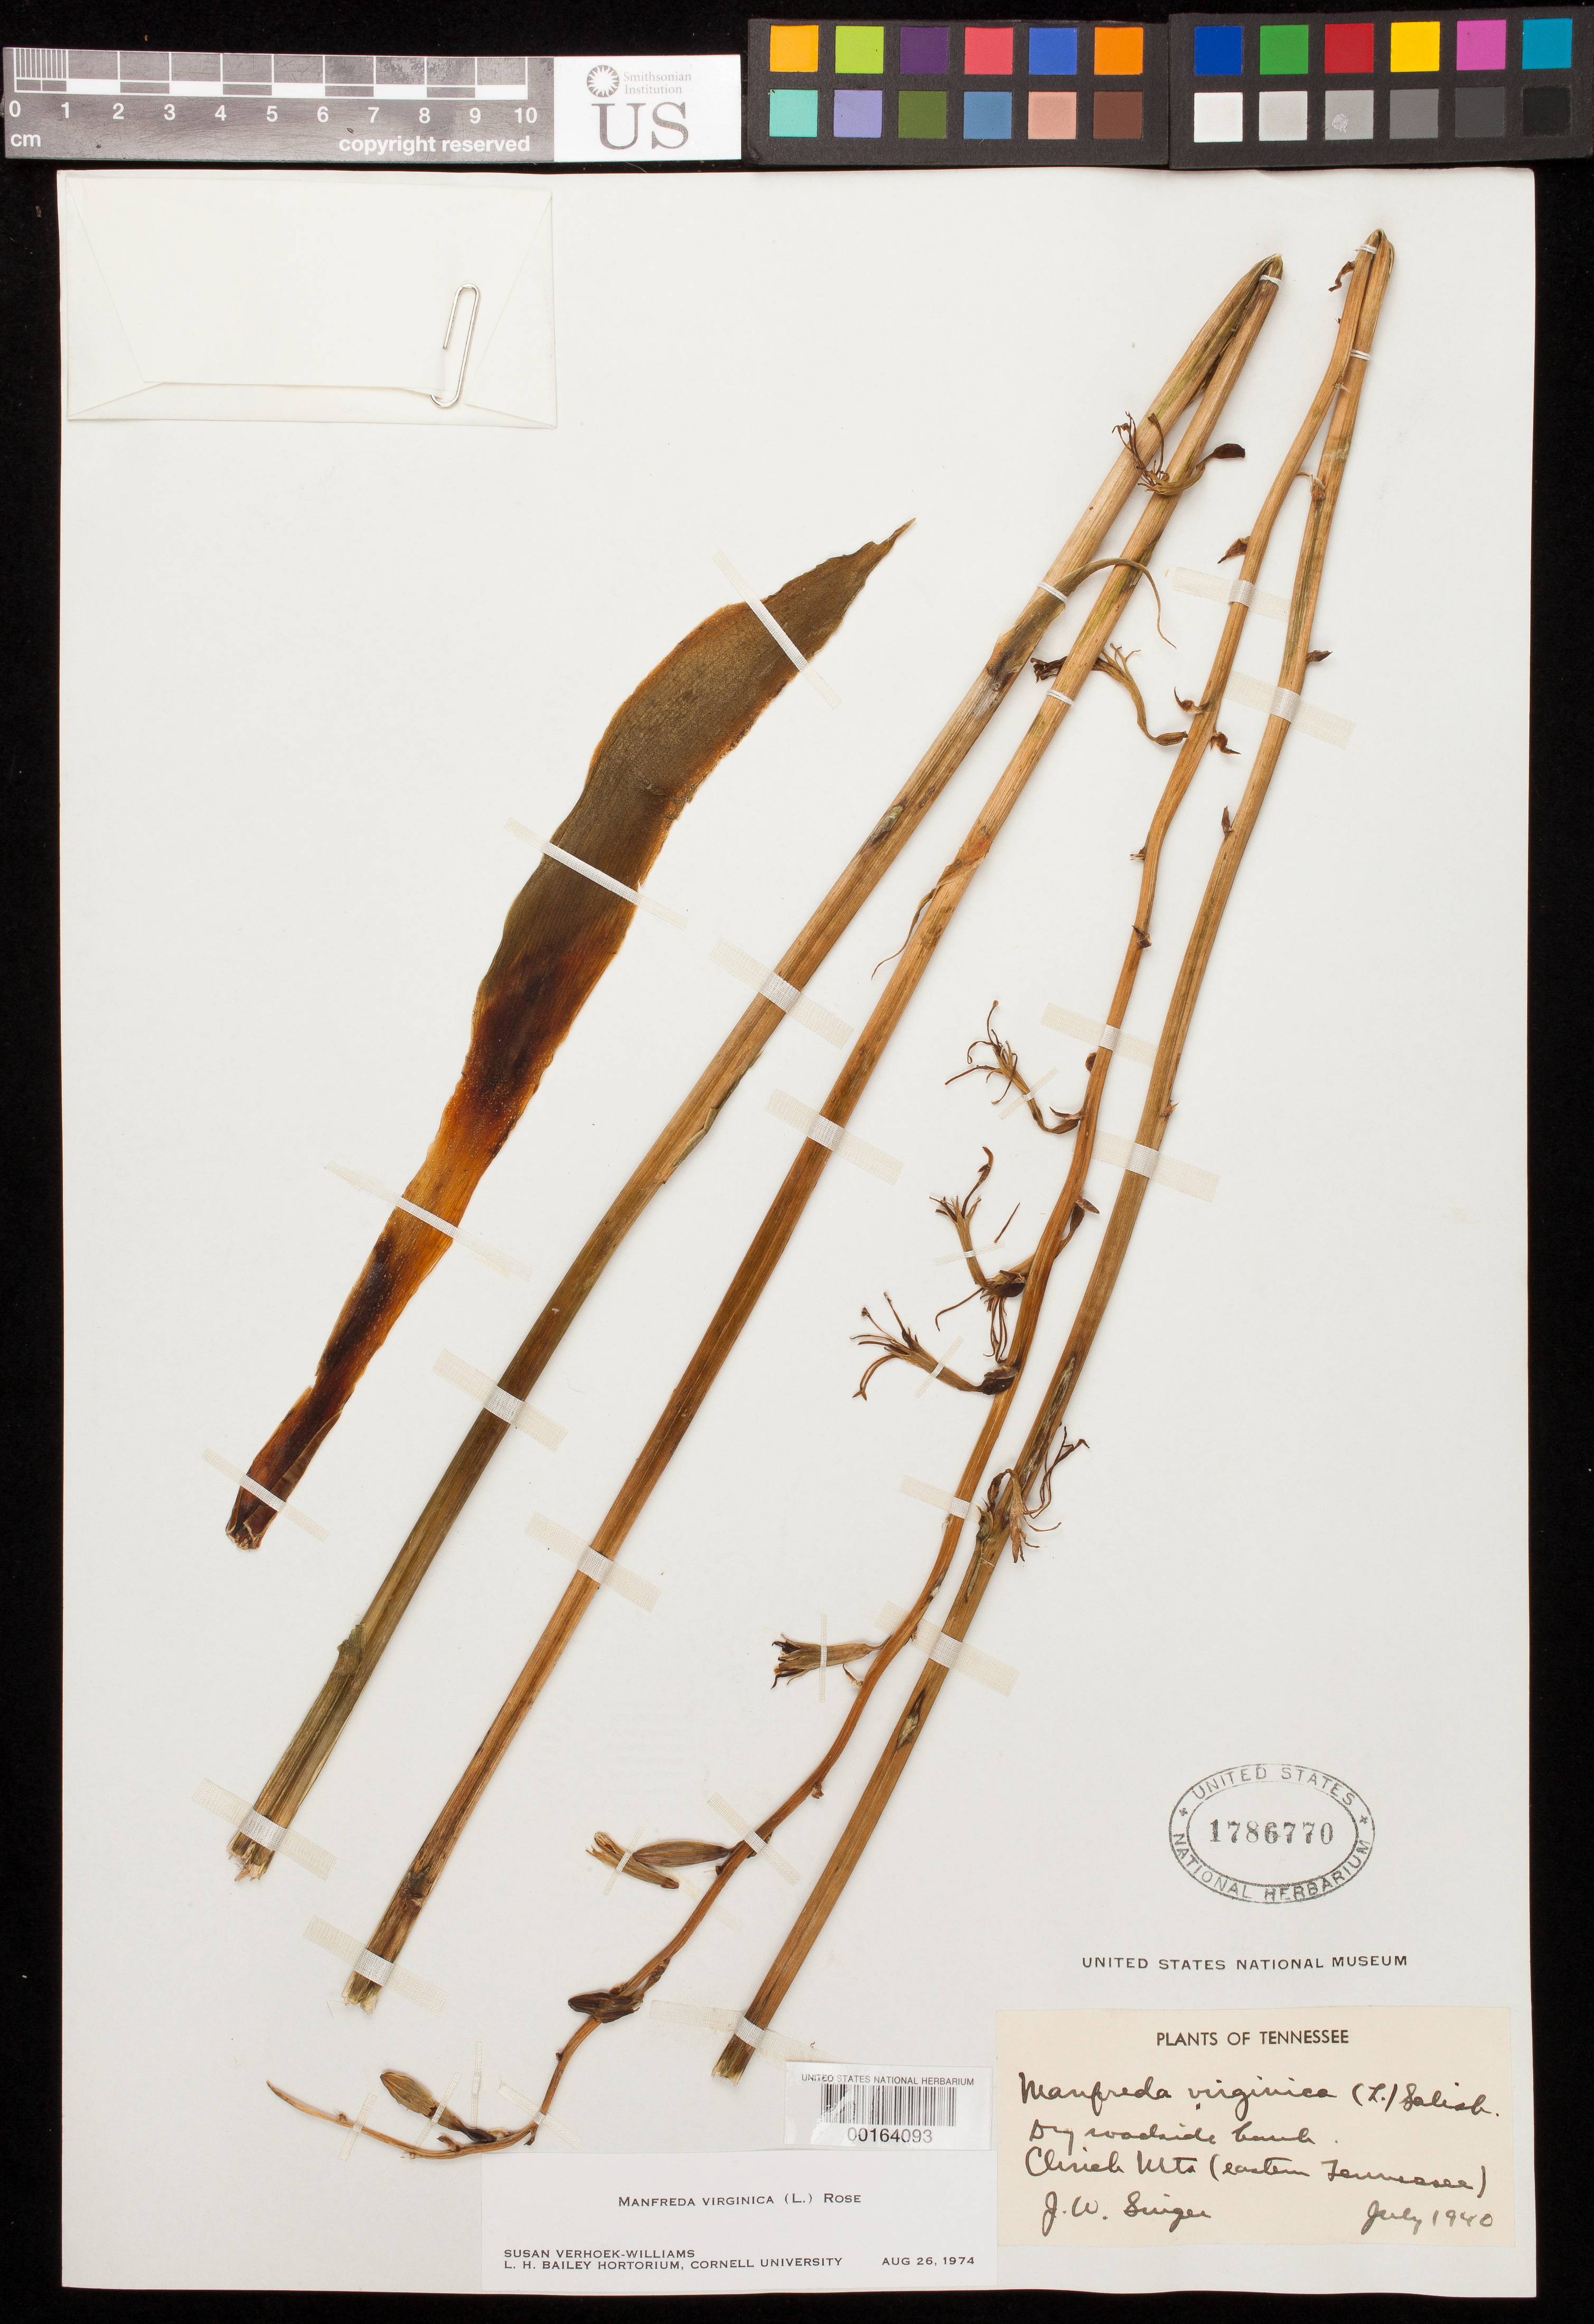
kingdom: Plantae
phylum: Tracheophyta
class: Liliopsida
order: Asparagales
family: Asparagaceae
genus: Manfreda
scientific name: Manfreda virginica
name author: (L.) Salisb. ex Rose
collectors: J. Suiger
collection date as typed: Jul 1940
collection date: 1940-07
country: United States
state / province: Tennessee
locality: Clinch mts (eastern tennessee)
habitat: Dry roadside bank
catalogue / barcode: US 1786770